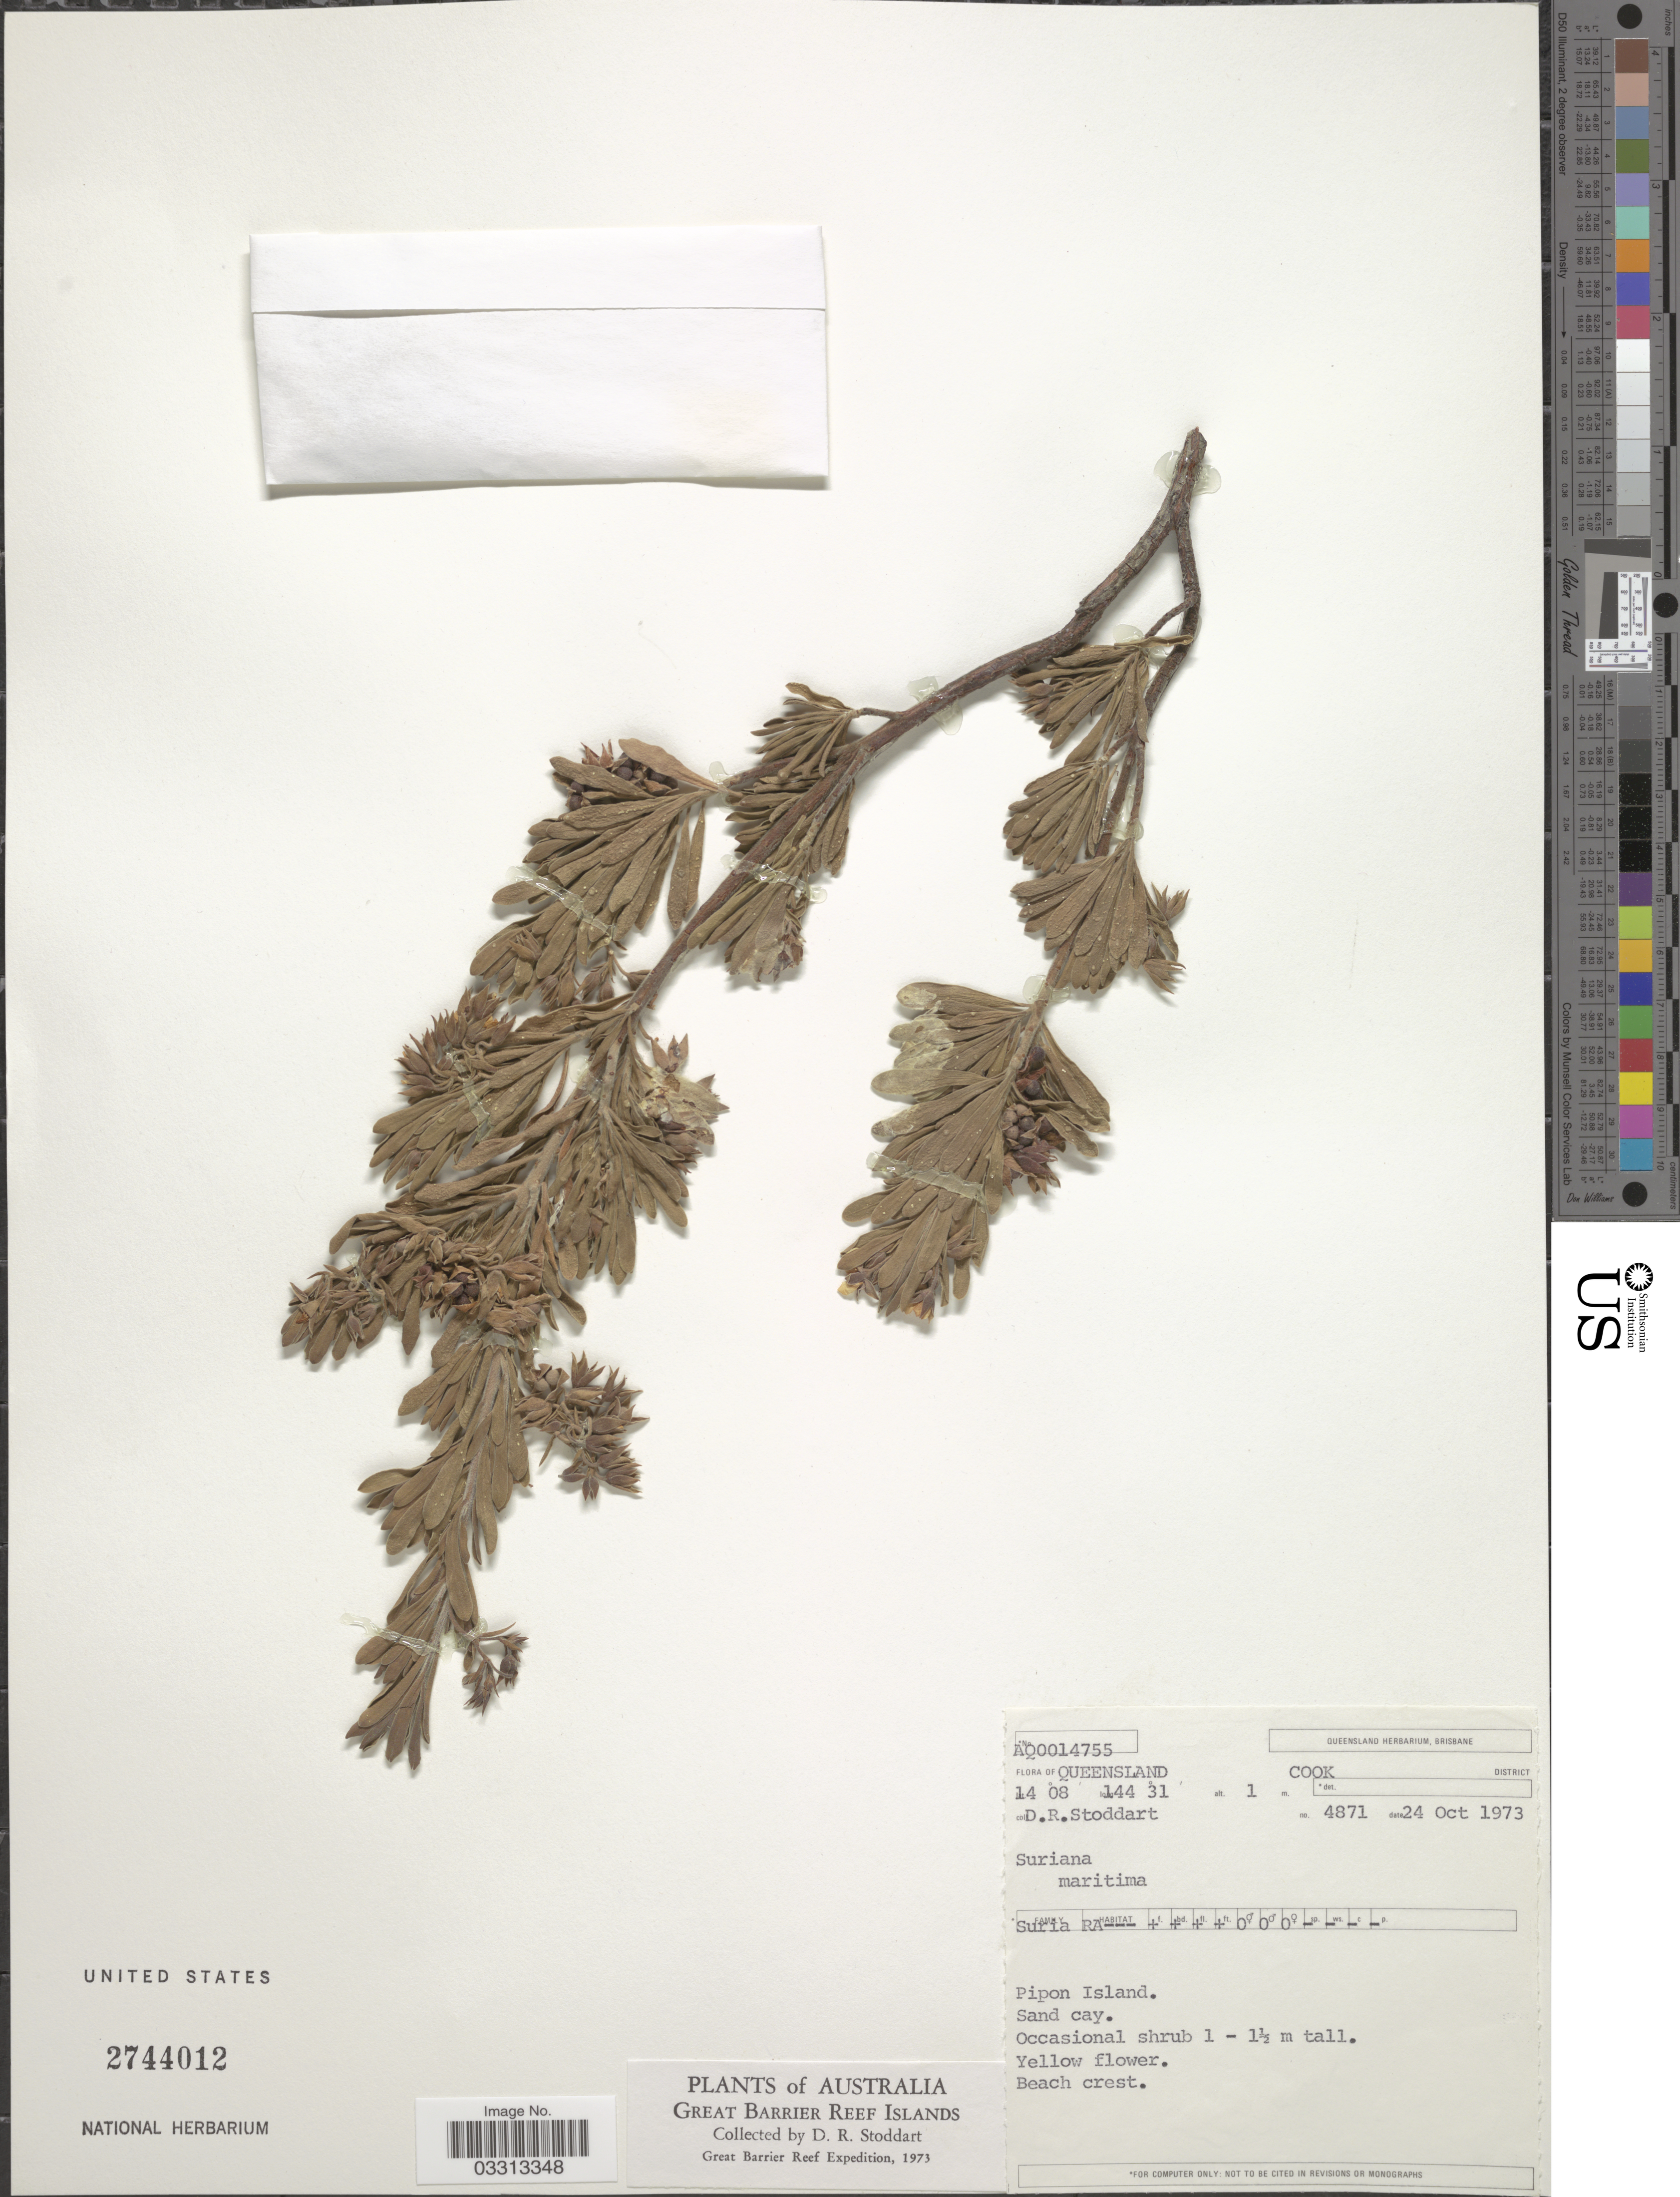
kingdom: Plantae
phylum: Tracheophyta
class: Magnoliopsida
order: Fabales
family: Surianaceae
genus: Suriana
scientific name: Suriana maritima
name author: L.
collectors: D. R. Stoddart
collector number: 4871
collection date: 1973-10-24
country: Australia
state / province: Queensland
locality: Cook District. Pipon Island. Great Barrier Reef Islands. Great Barrier Reef.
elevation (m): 1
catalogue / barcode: US 2744012